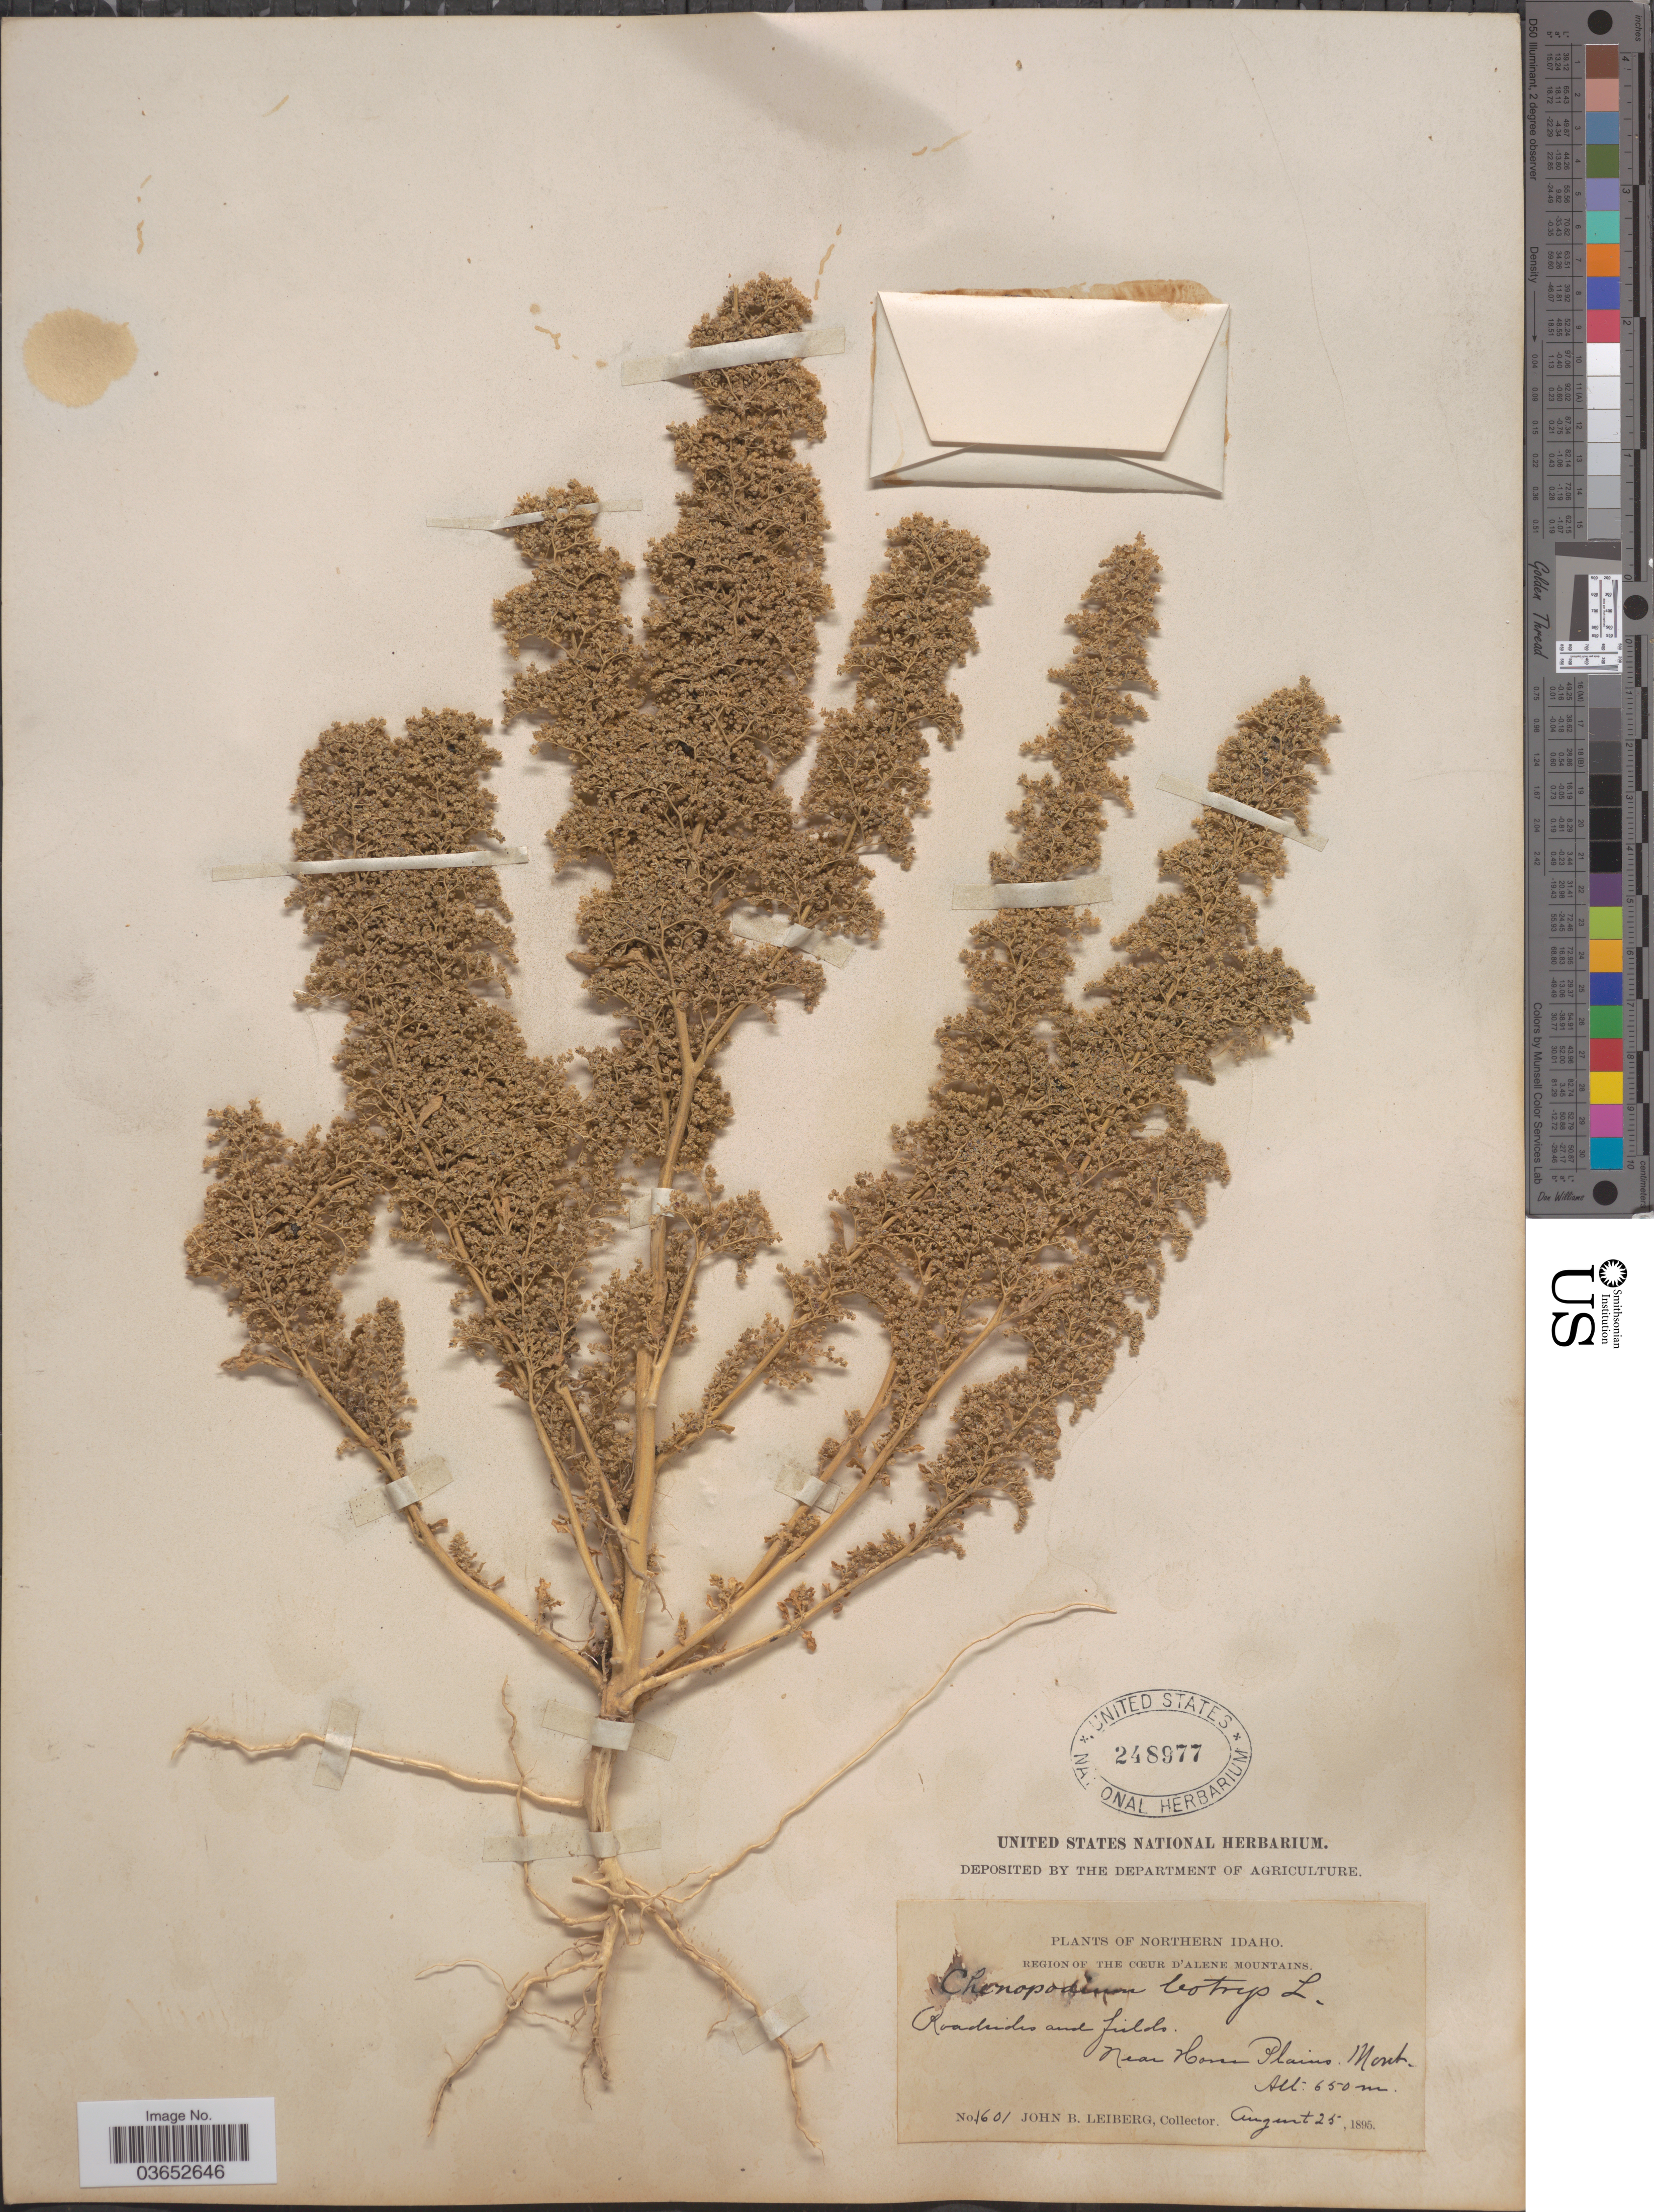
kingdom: Plantae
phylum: Tracheophyta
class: Magnoliopsida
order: Caryophyllales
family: Amaranthaceae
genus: Chenopodium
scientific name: Chenopodium botrys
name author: L.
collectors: J. B. Leiberg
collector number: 1601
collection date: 1895-08-25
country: United States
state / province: Idaho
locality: Region of the Cœur d'Alene Mountains. Near Horse Plains. Mont.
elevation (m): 650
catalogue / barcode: US 248977